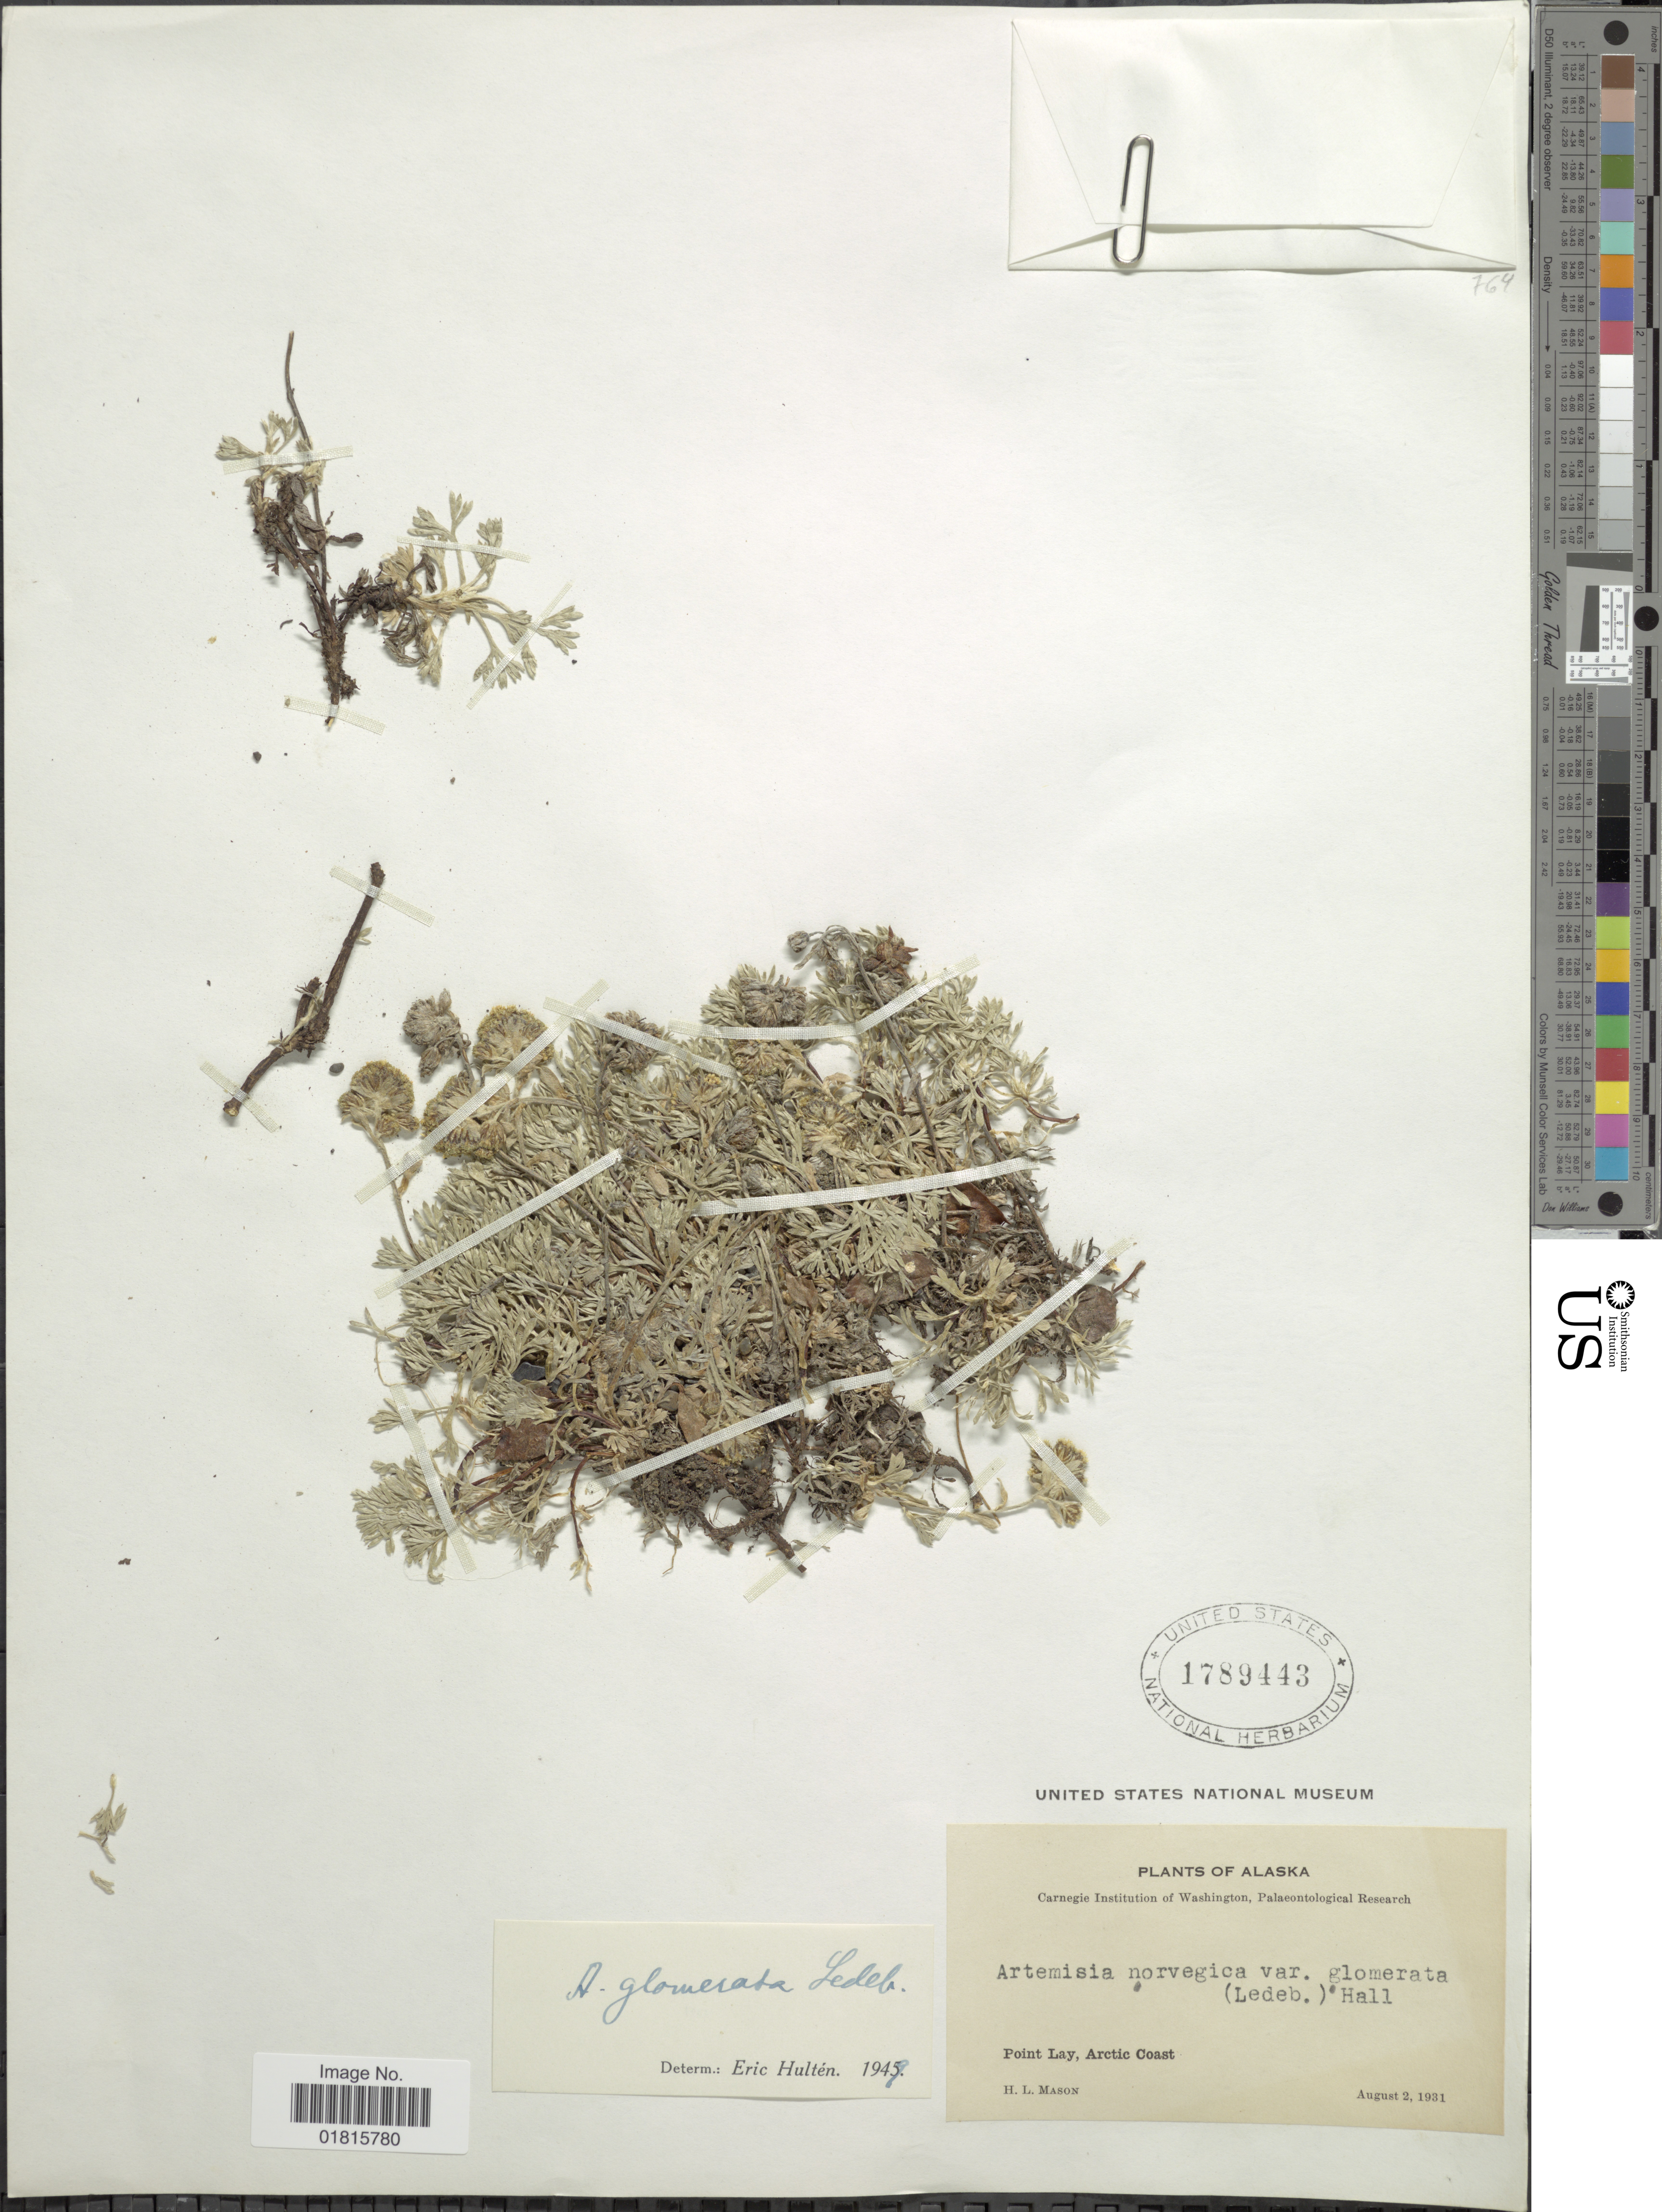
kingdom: Plantae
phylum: Tracheophyta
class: Magnoliopsida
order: Asterales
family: Asteraceae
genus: Artemisia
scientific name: Artemisia glomerata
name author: Ledeb.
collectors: H. L. Mason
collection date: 1931-08-02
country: United States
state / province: Alaska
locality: Point Lay, Arctic Coast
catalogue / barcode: US 1789443